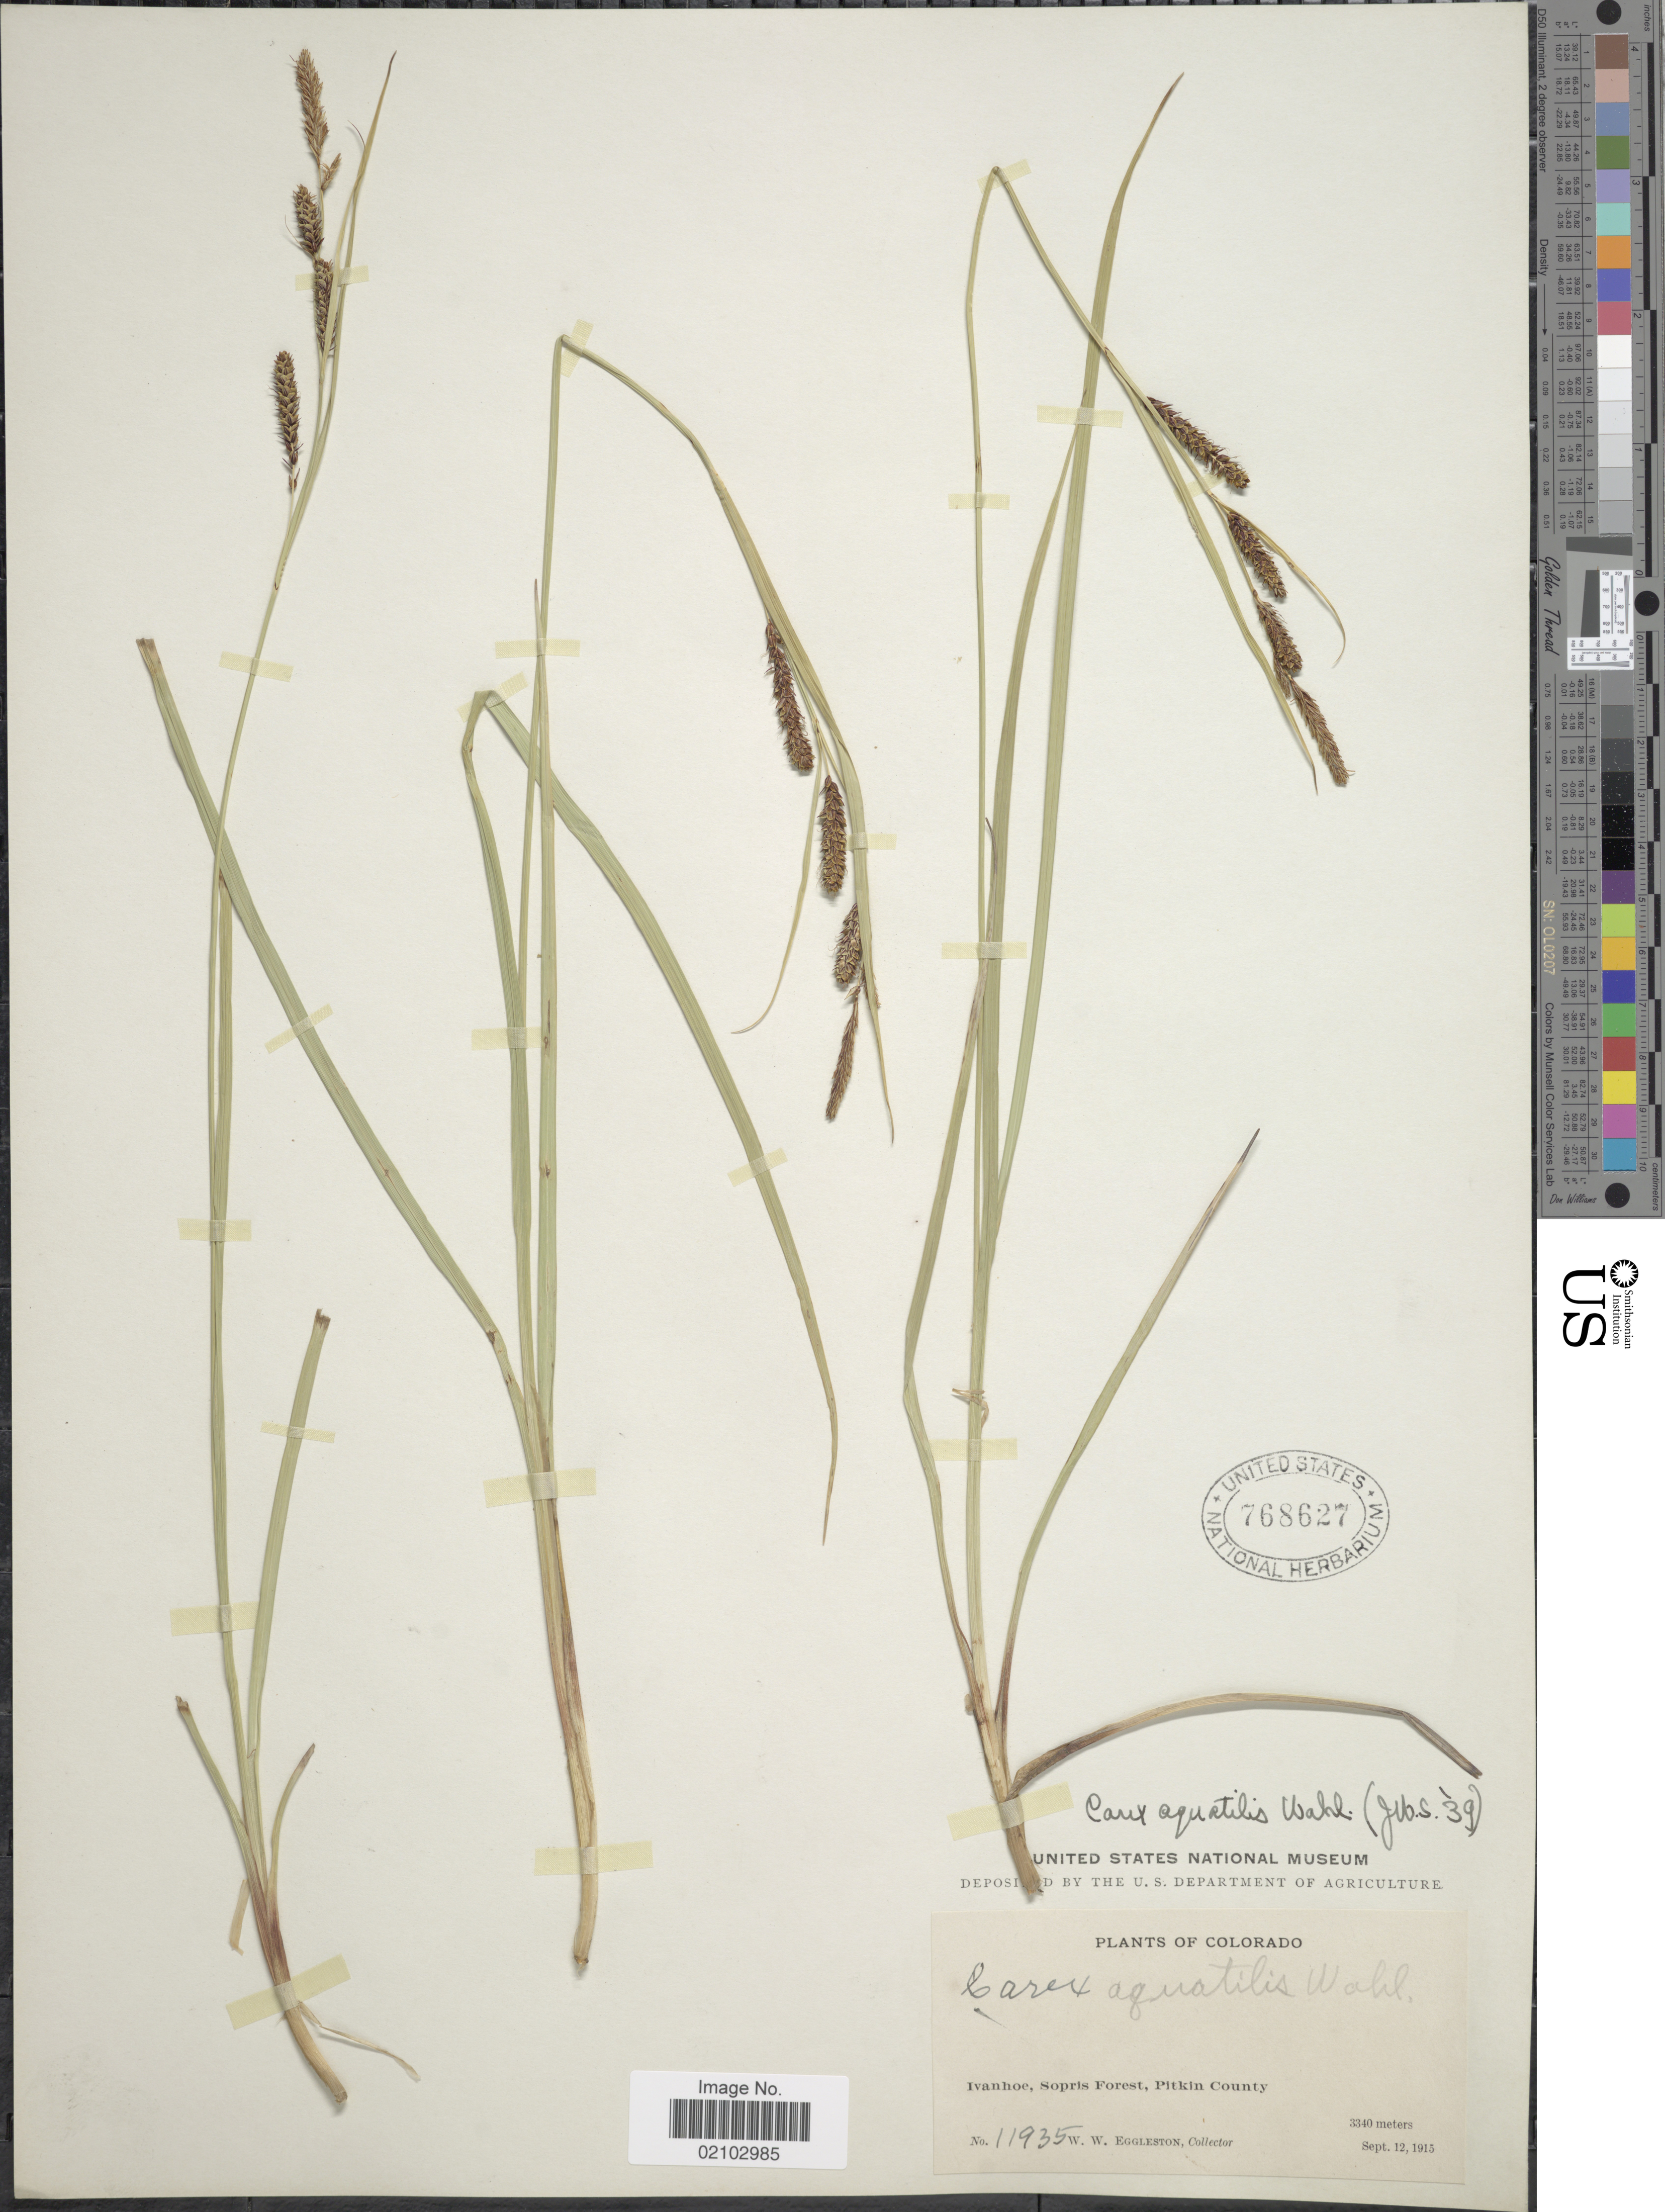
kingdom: Plantae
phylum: Tracheophyta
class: Liliopsida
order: Poales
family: Cyperaceae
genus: Carex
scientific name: Carex aquatilis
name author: Wahlenb.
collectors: W. W. Eggleston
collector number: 11935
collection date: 1915-09-12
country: United States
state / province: Colorado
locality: Ivanhoe, Sopris Forest, Pitkin County.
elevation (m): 3340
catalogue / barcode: US 768627